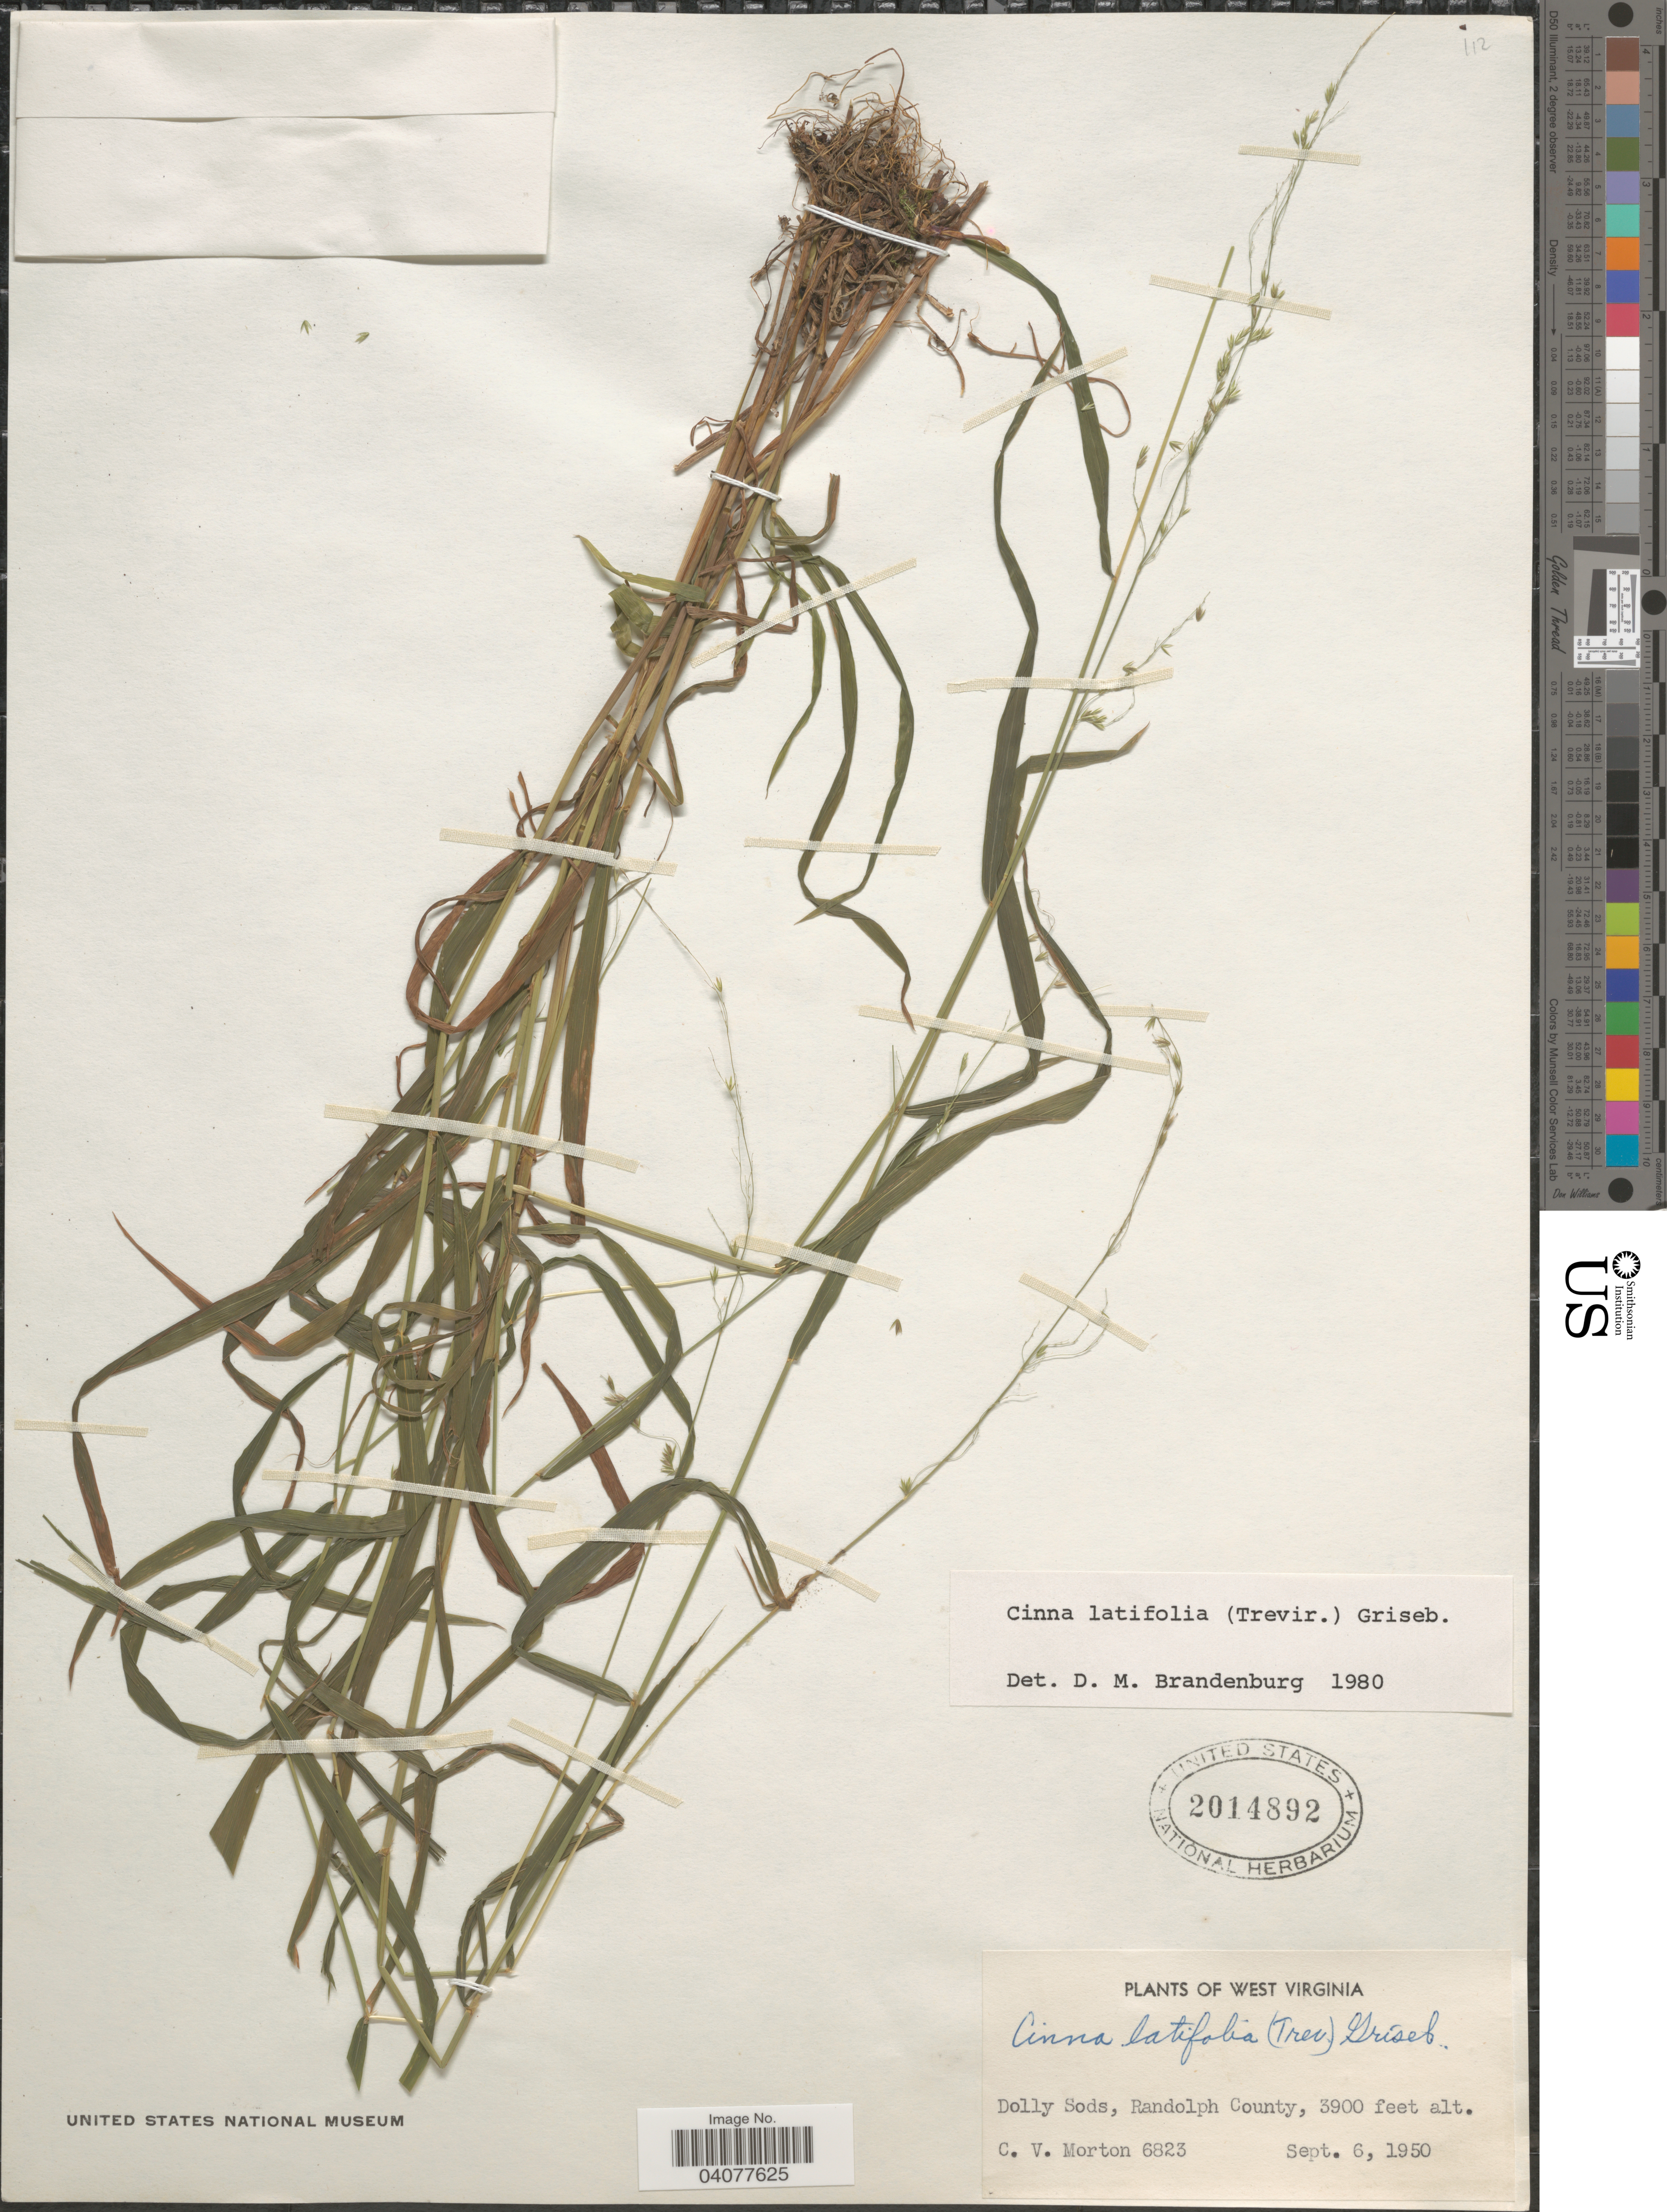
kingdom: Plantae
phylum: Tracheophyta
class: Liliopsida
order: Poales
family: Poaceae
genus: Cinna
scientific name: Cinna latifolia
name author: (Trevir. ex Goeppert) Griseb.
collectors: C. V. Morton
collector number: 6823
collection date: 1950-09-06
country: United States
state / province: West Virginia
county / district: Randolph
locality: Dolly Sods, Randolph County.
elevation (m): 1189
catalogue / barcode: US 2014892